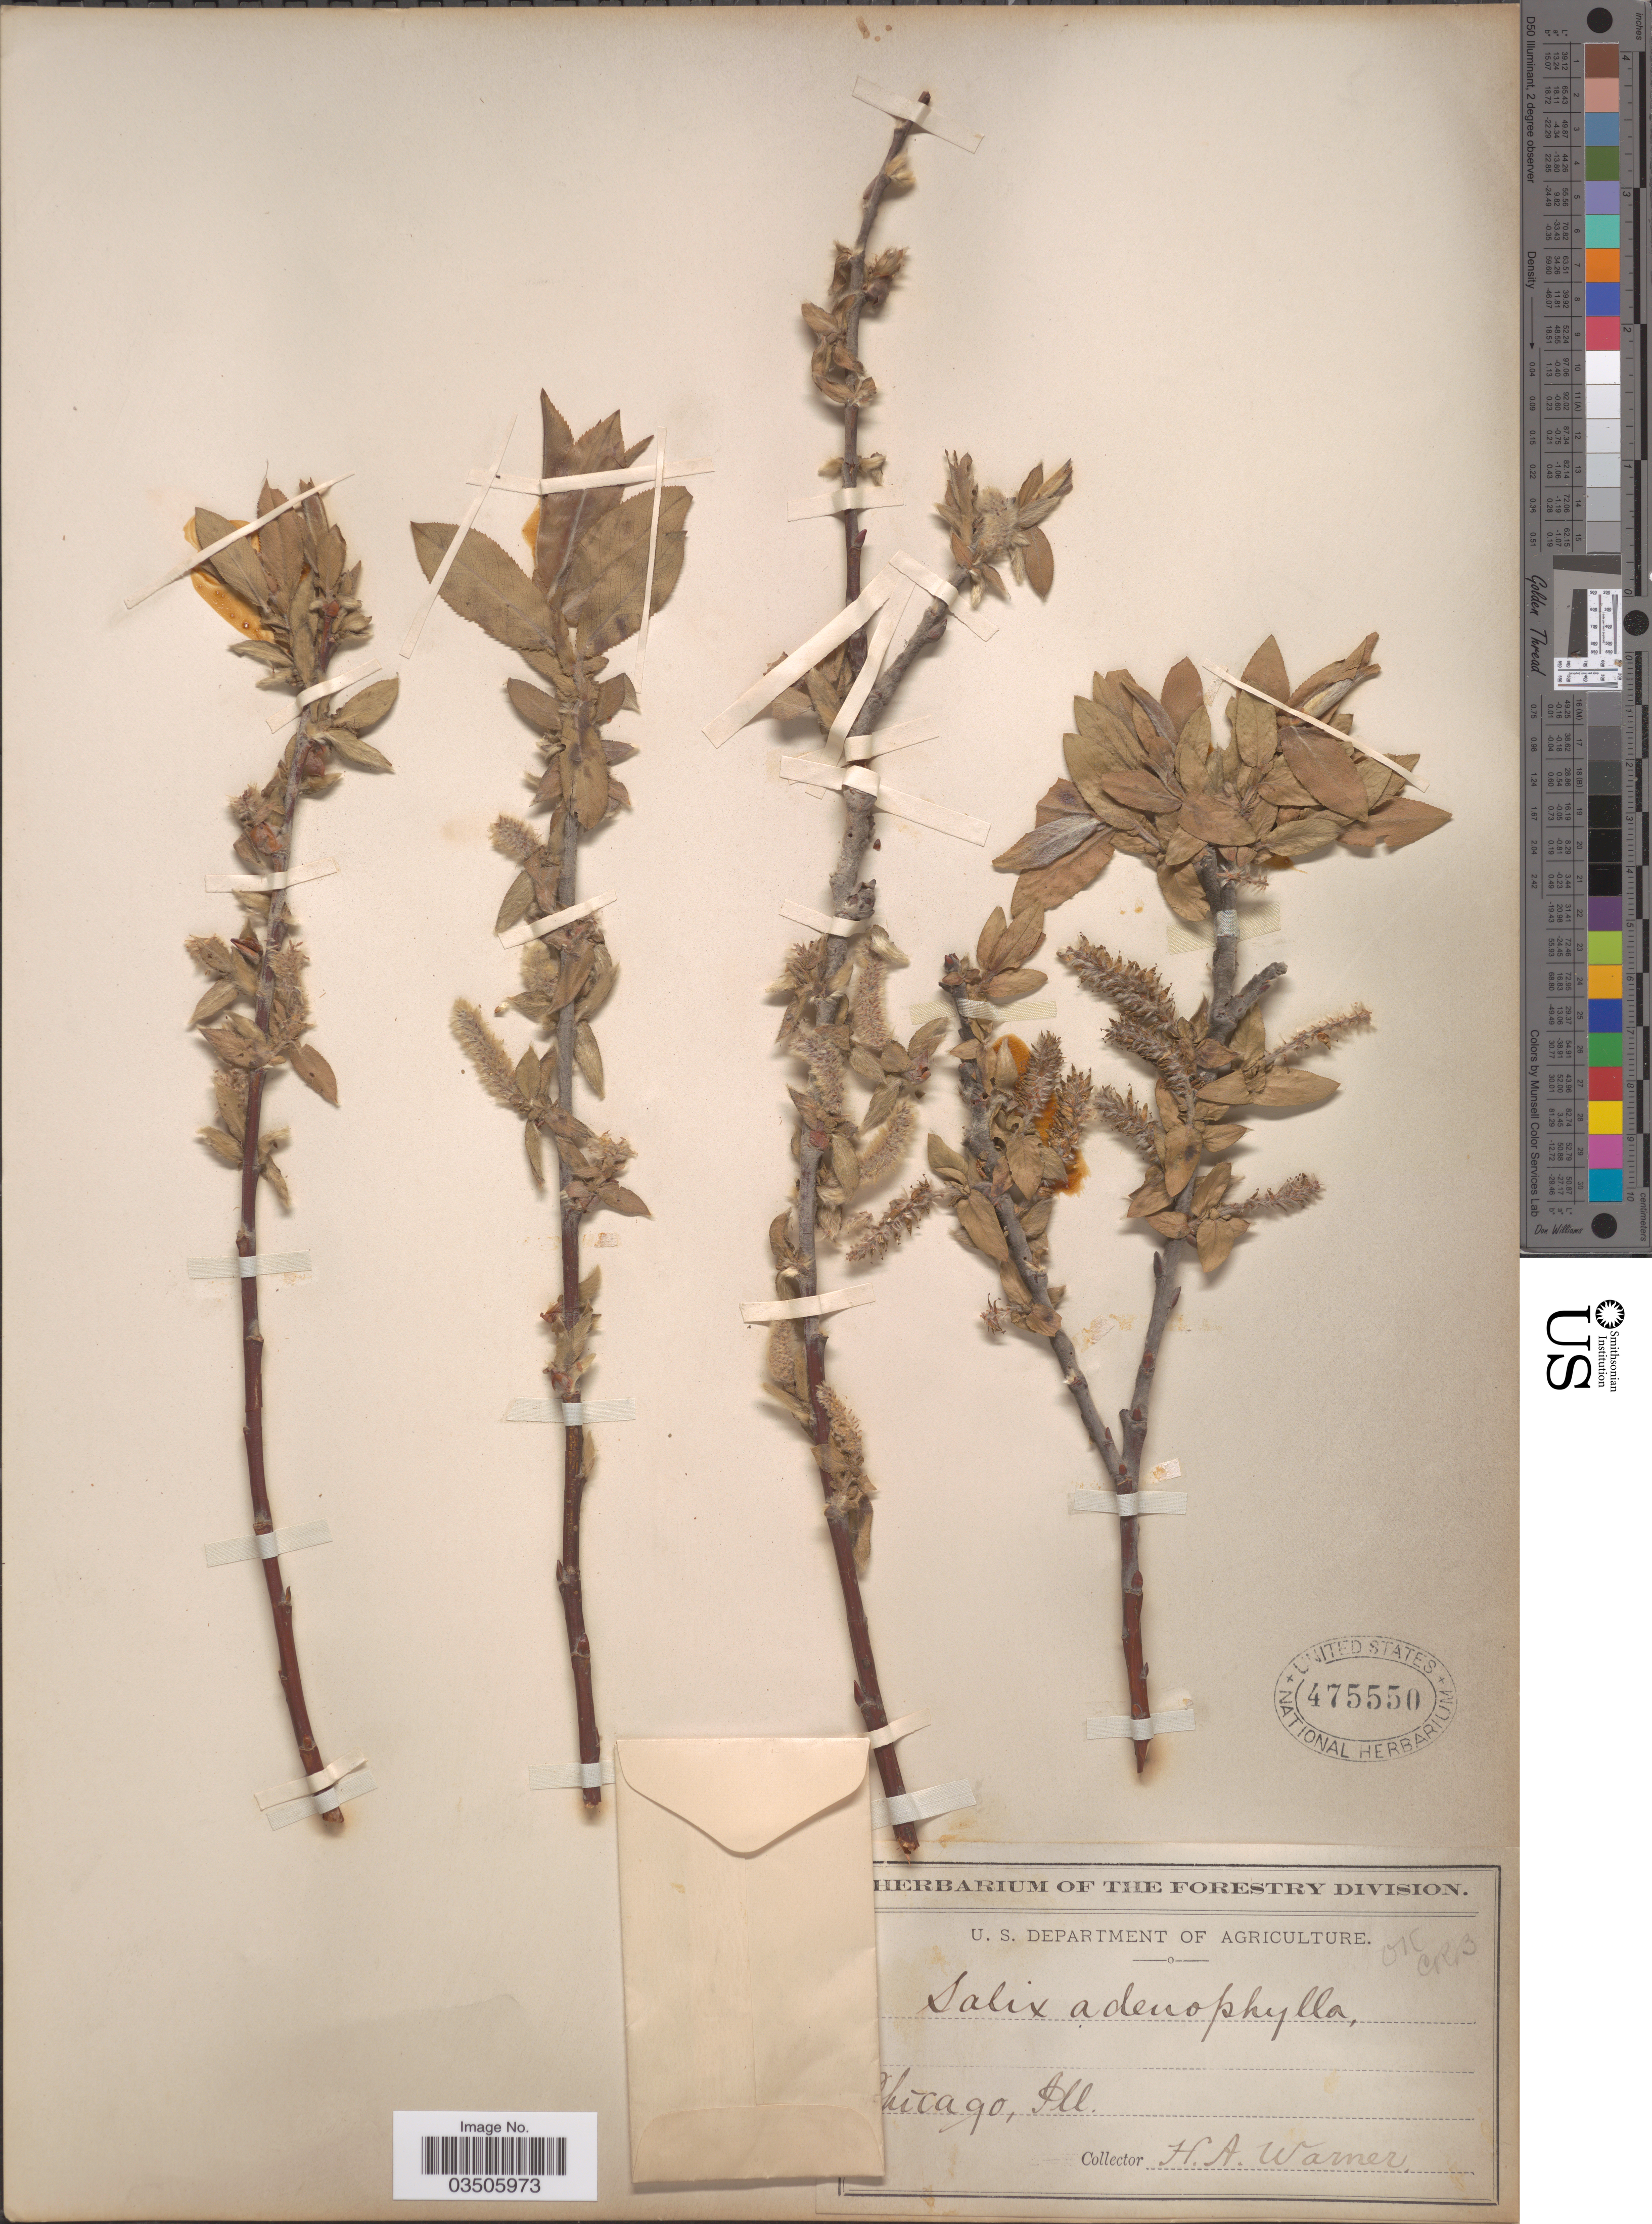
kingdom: Plantae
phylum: Tracheophyta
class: Magnoliopsida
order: Malpighiales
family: Salicaceae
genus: Salix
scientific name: Salix syrticola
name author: Fernald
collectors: H. Warner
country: United States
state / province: Illinois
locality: Chicago.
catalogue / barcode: US 475550